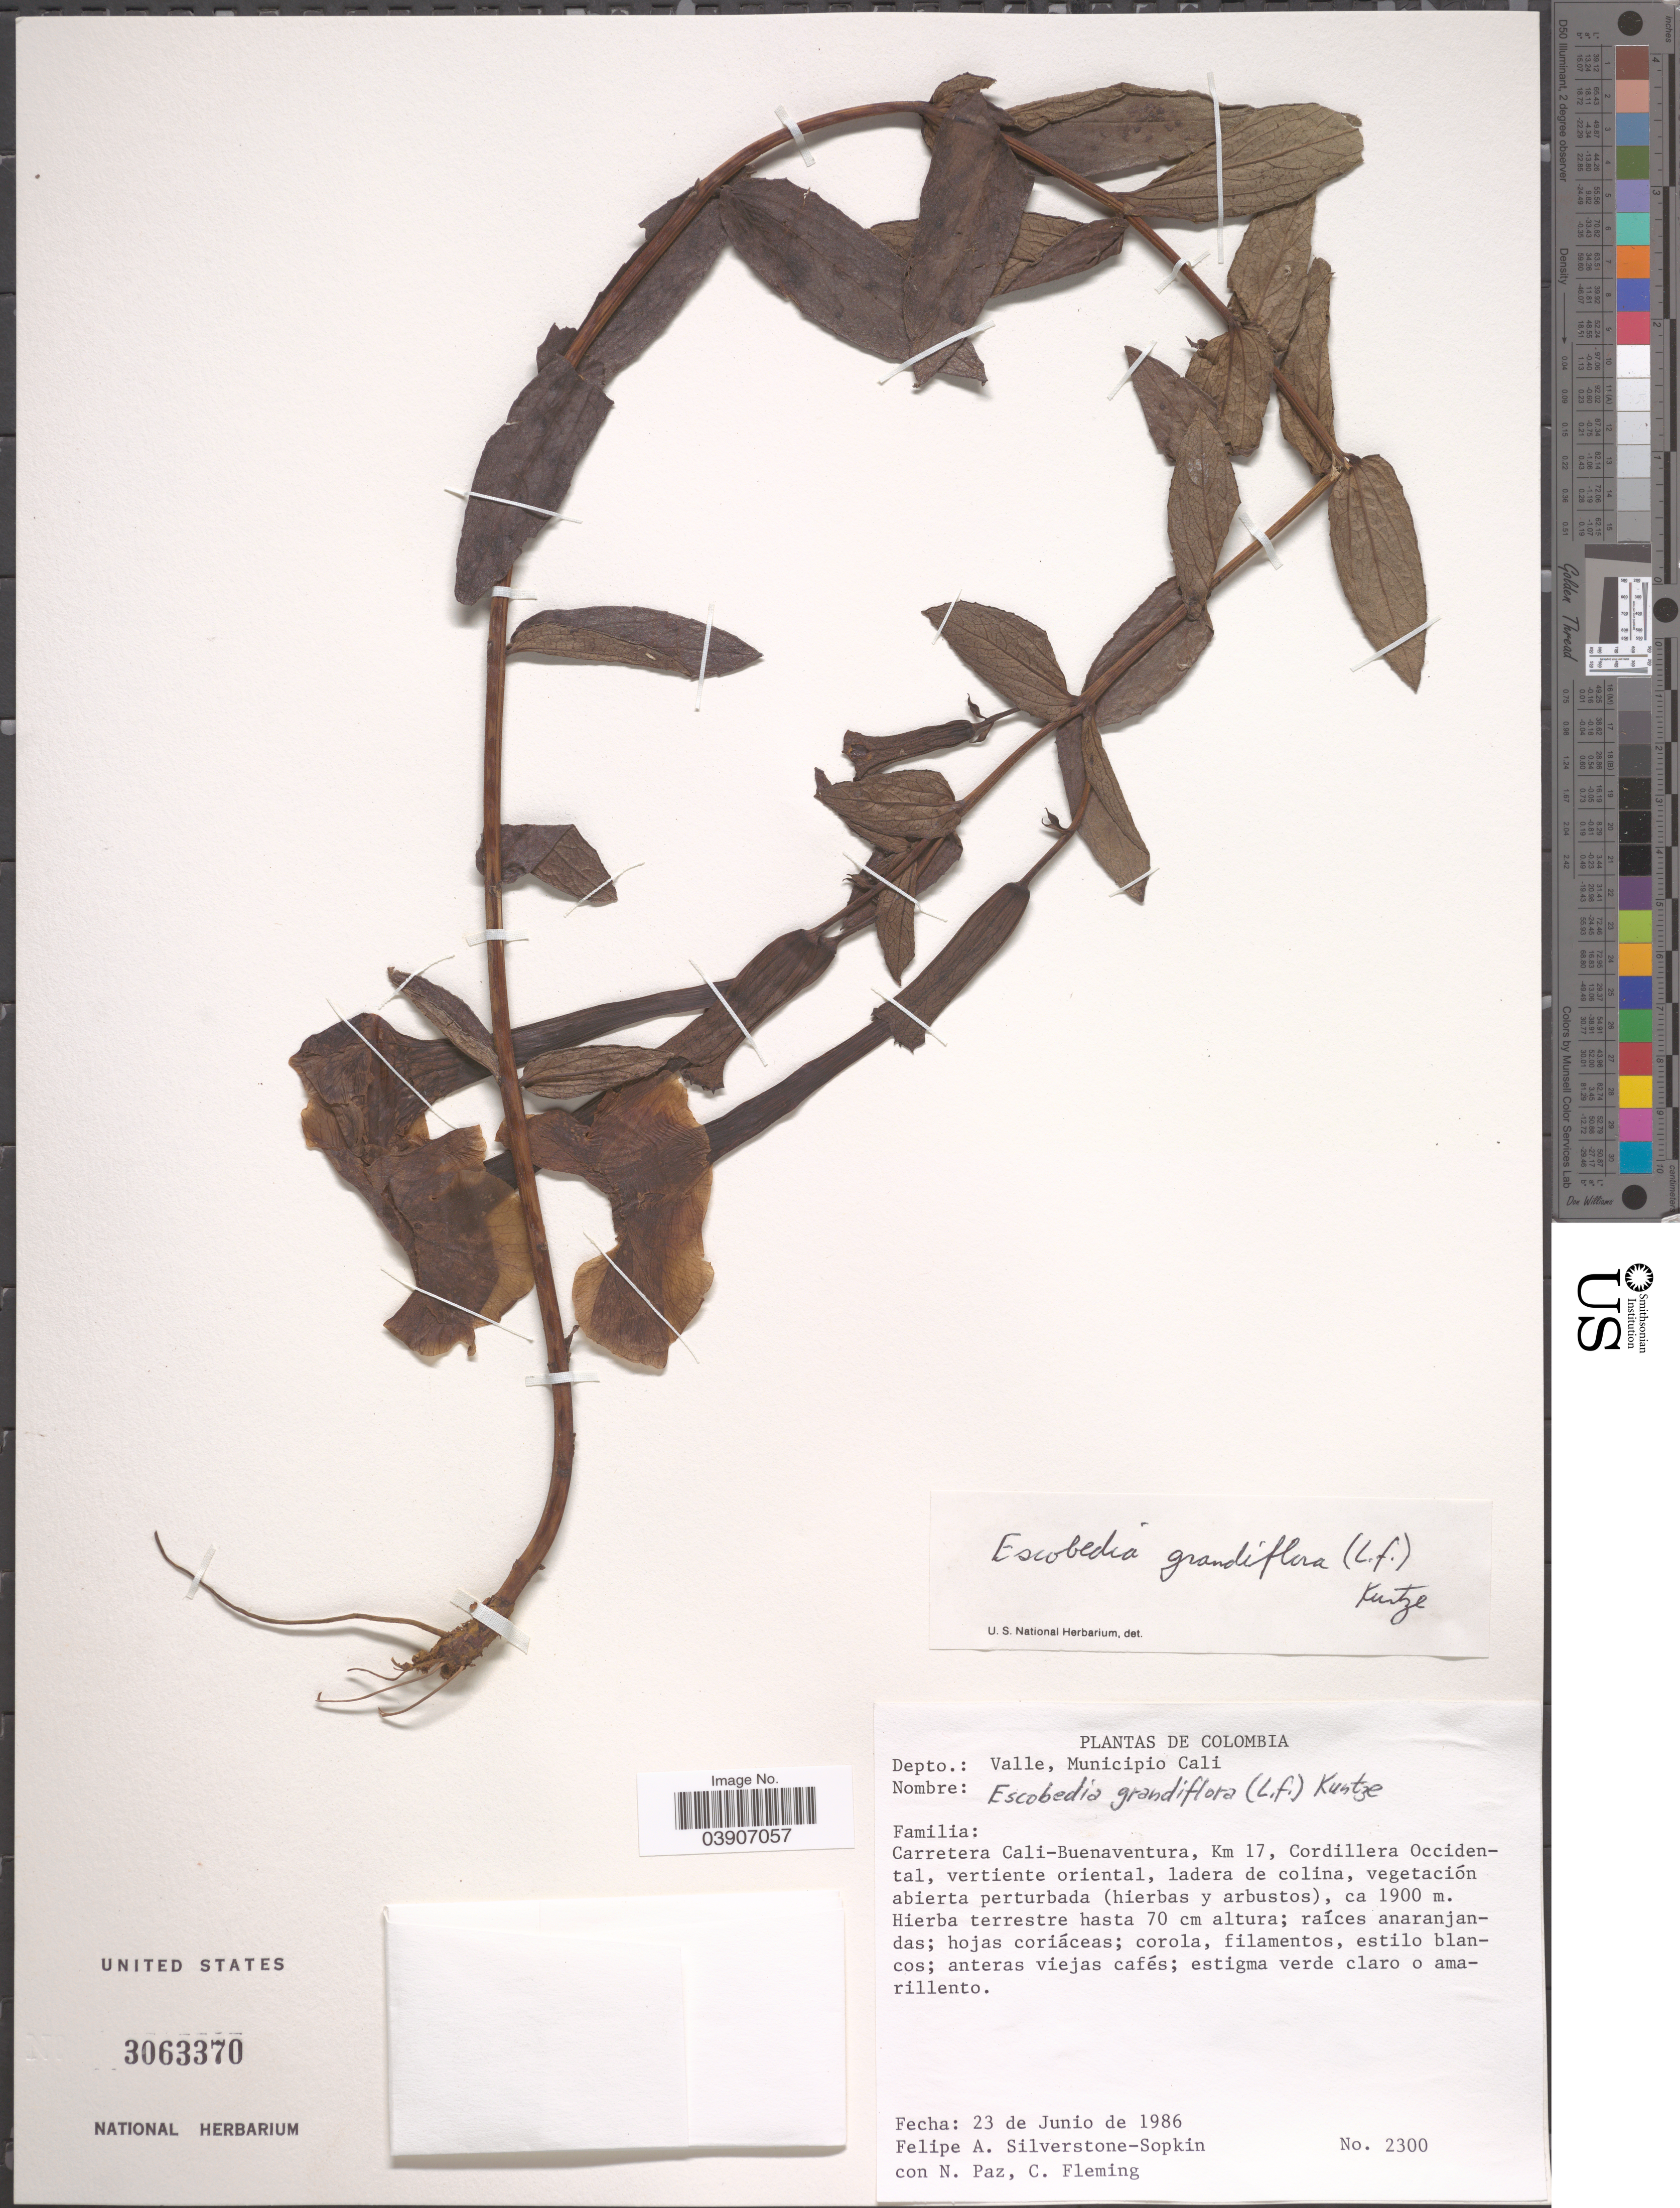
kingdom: Plantae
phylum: Tracheophyta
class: Magnoliopsida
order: Lamiales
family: Orobanchaceae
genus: Escobedia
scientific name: Escobedia grandiflora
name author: (L. f.) Kuntze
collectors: F. Silverstone-Sopkin, N. Paz & C. Fleming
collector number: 2300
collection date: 1986-06-23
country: Colombia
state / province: Valle del Cauca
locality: Depto.: Valle, Municipio Cali. Carretera Cali-Buenaventura, Km 17, Cordillera Occidental, vertiente oriental, ladera de colina, vegetación abierta perturbada (hierbas y arbustos).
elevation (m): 1900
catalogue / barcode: US 3063370